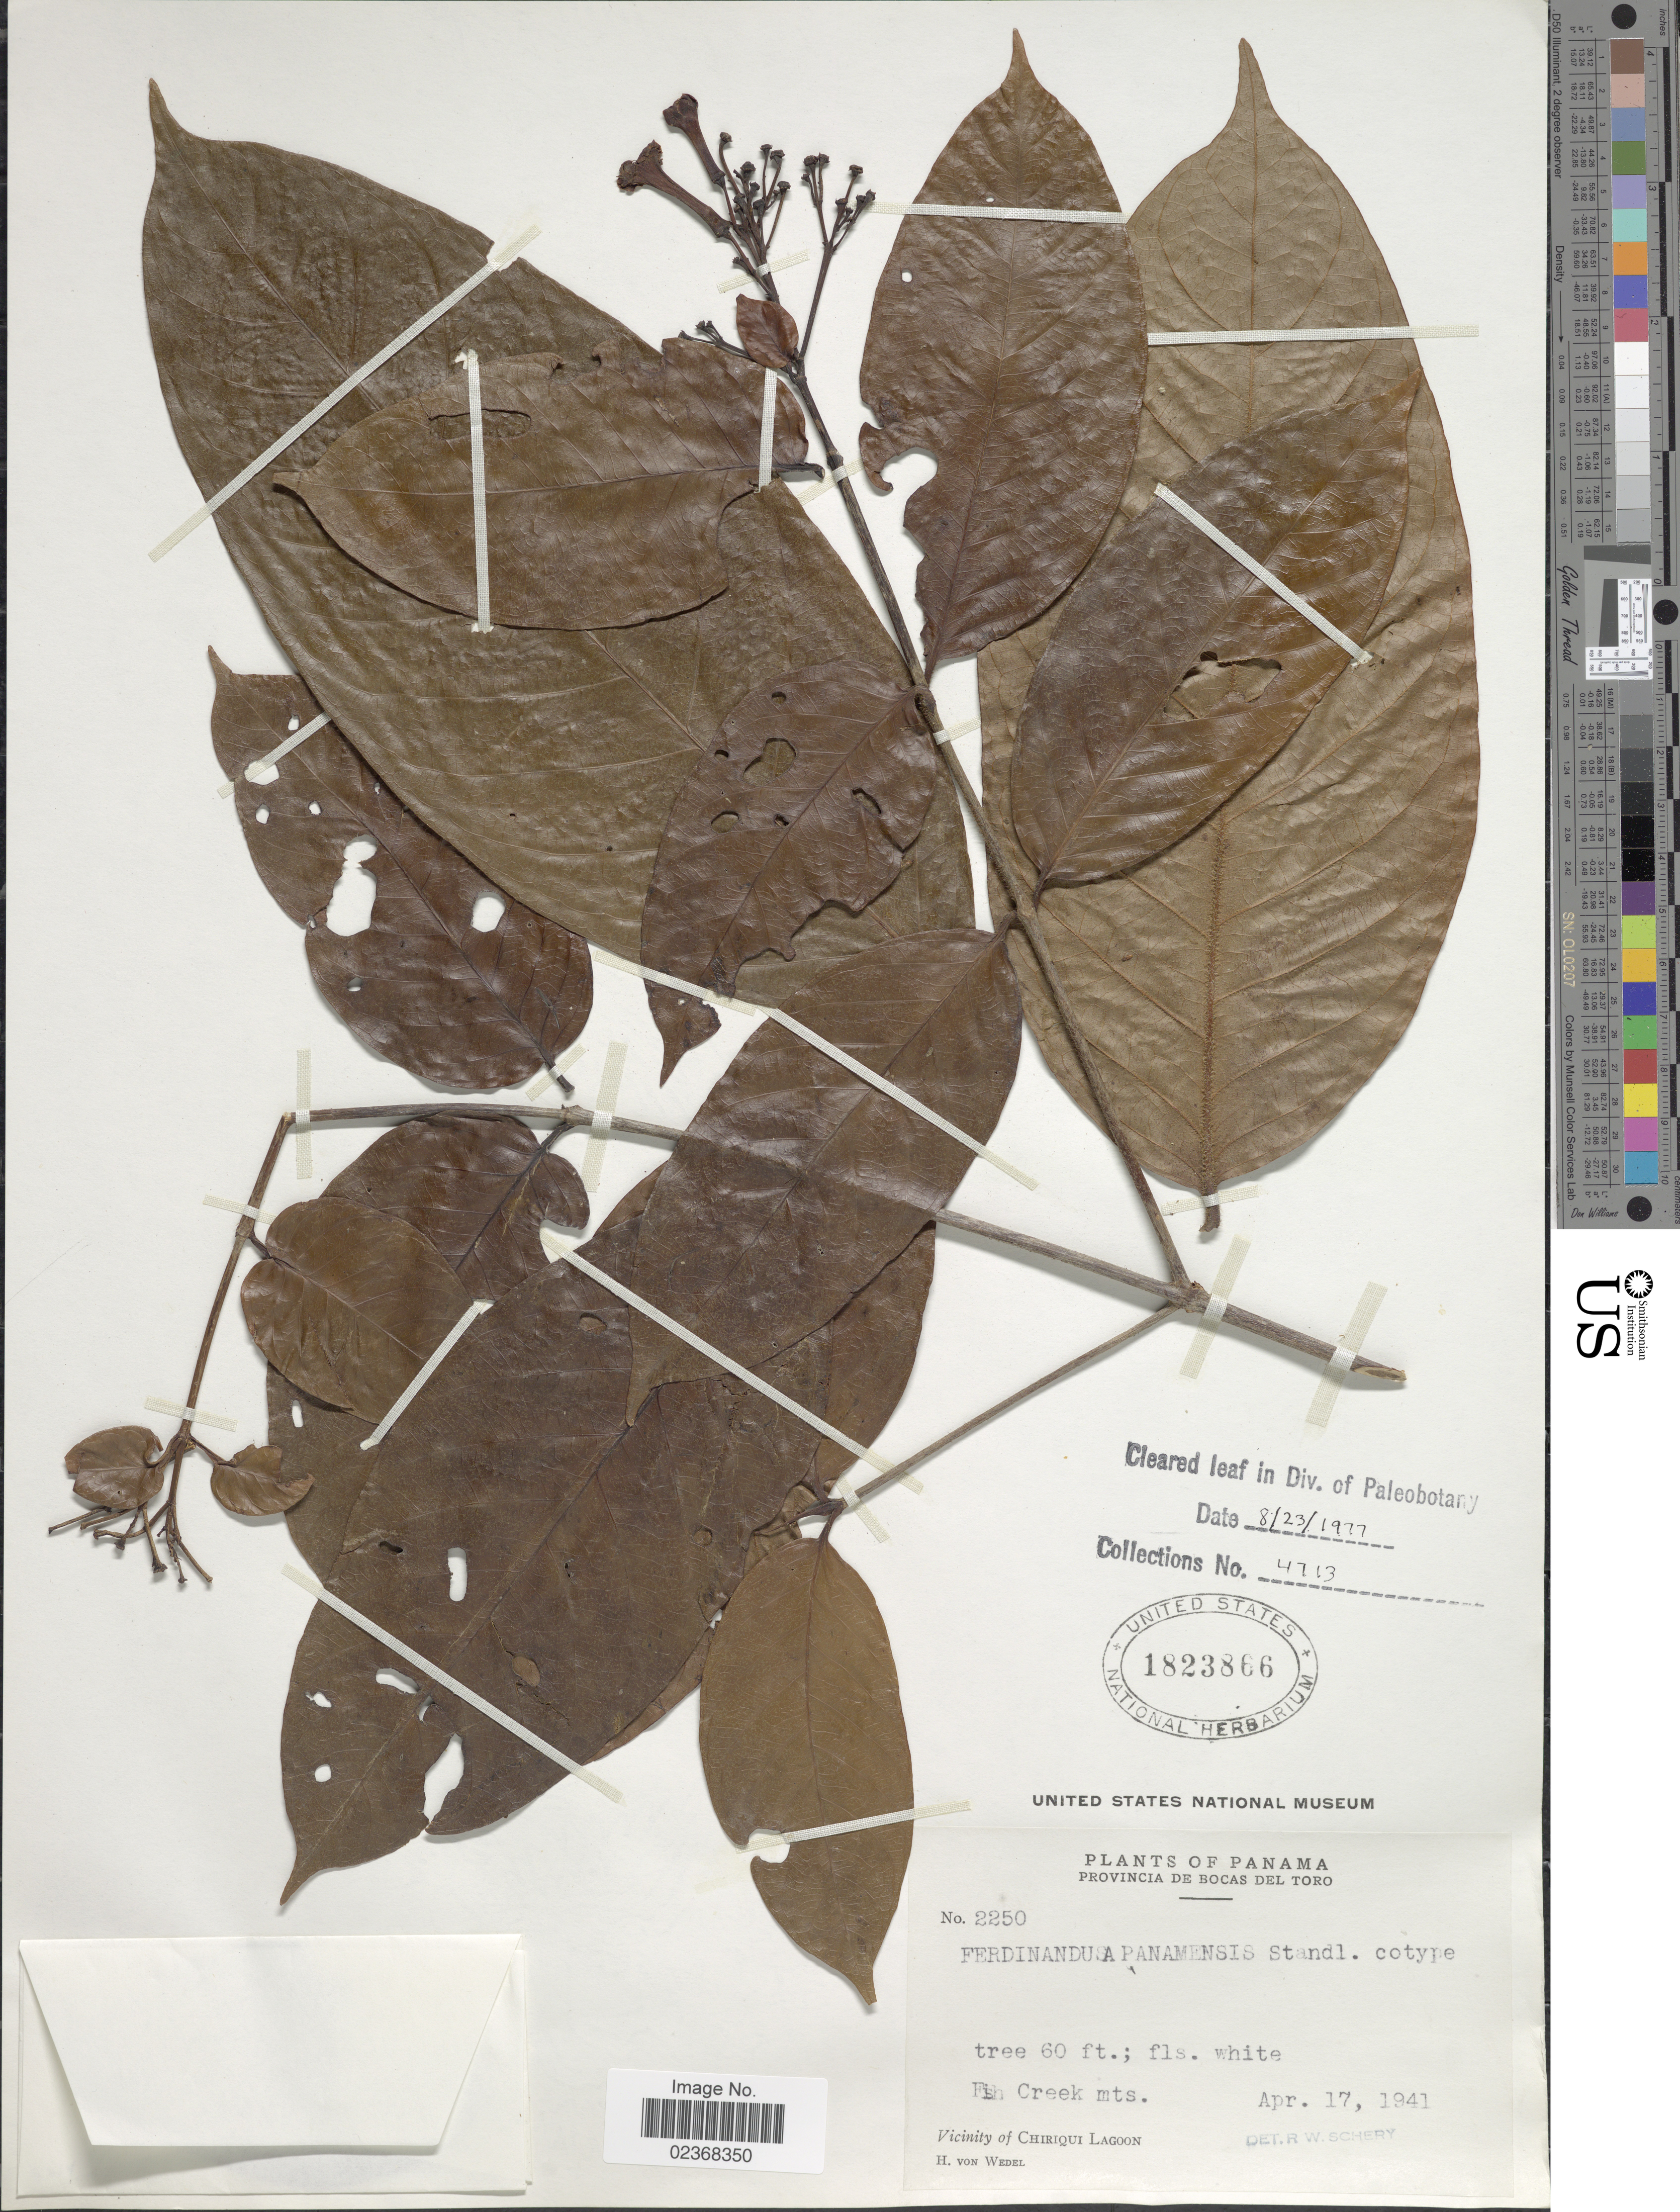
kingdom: Plantae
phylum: Tracheophyta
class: Magnoliopsida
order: Gentianales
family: Rubiaceae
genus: Ferdinandusa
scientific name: Ferdinandusa panamensis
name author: Standl. & L.O. Williams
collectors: H. von Wedel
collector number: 2250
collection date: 1941-04-17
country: Panama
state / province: Bocas del Toro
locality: Fish Creek mts., Vicinity of Chiriqui Lagoon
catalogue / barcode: US 1823866